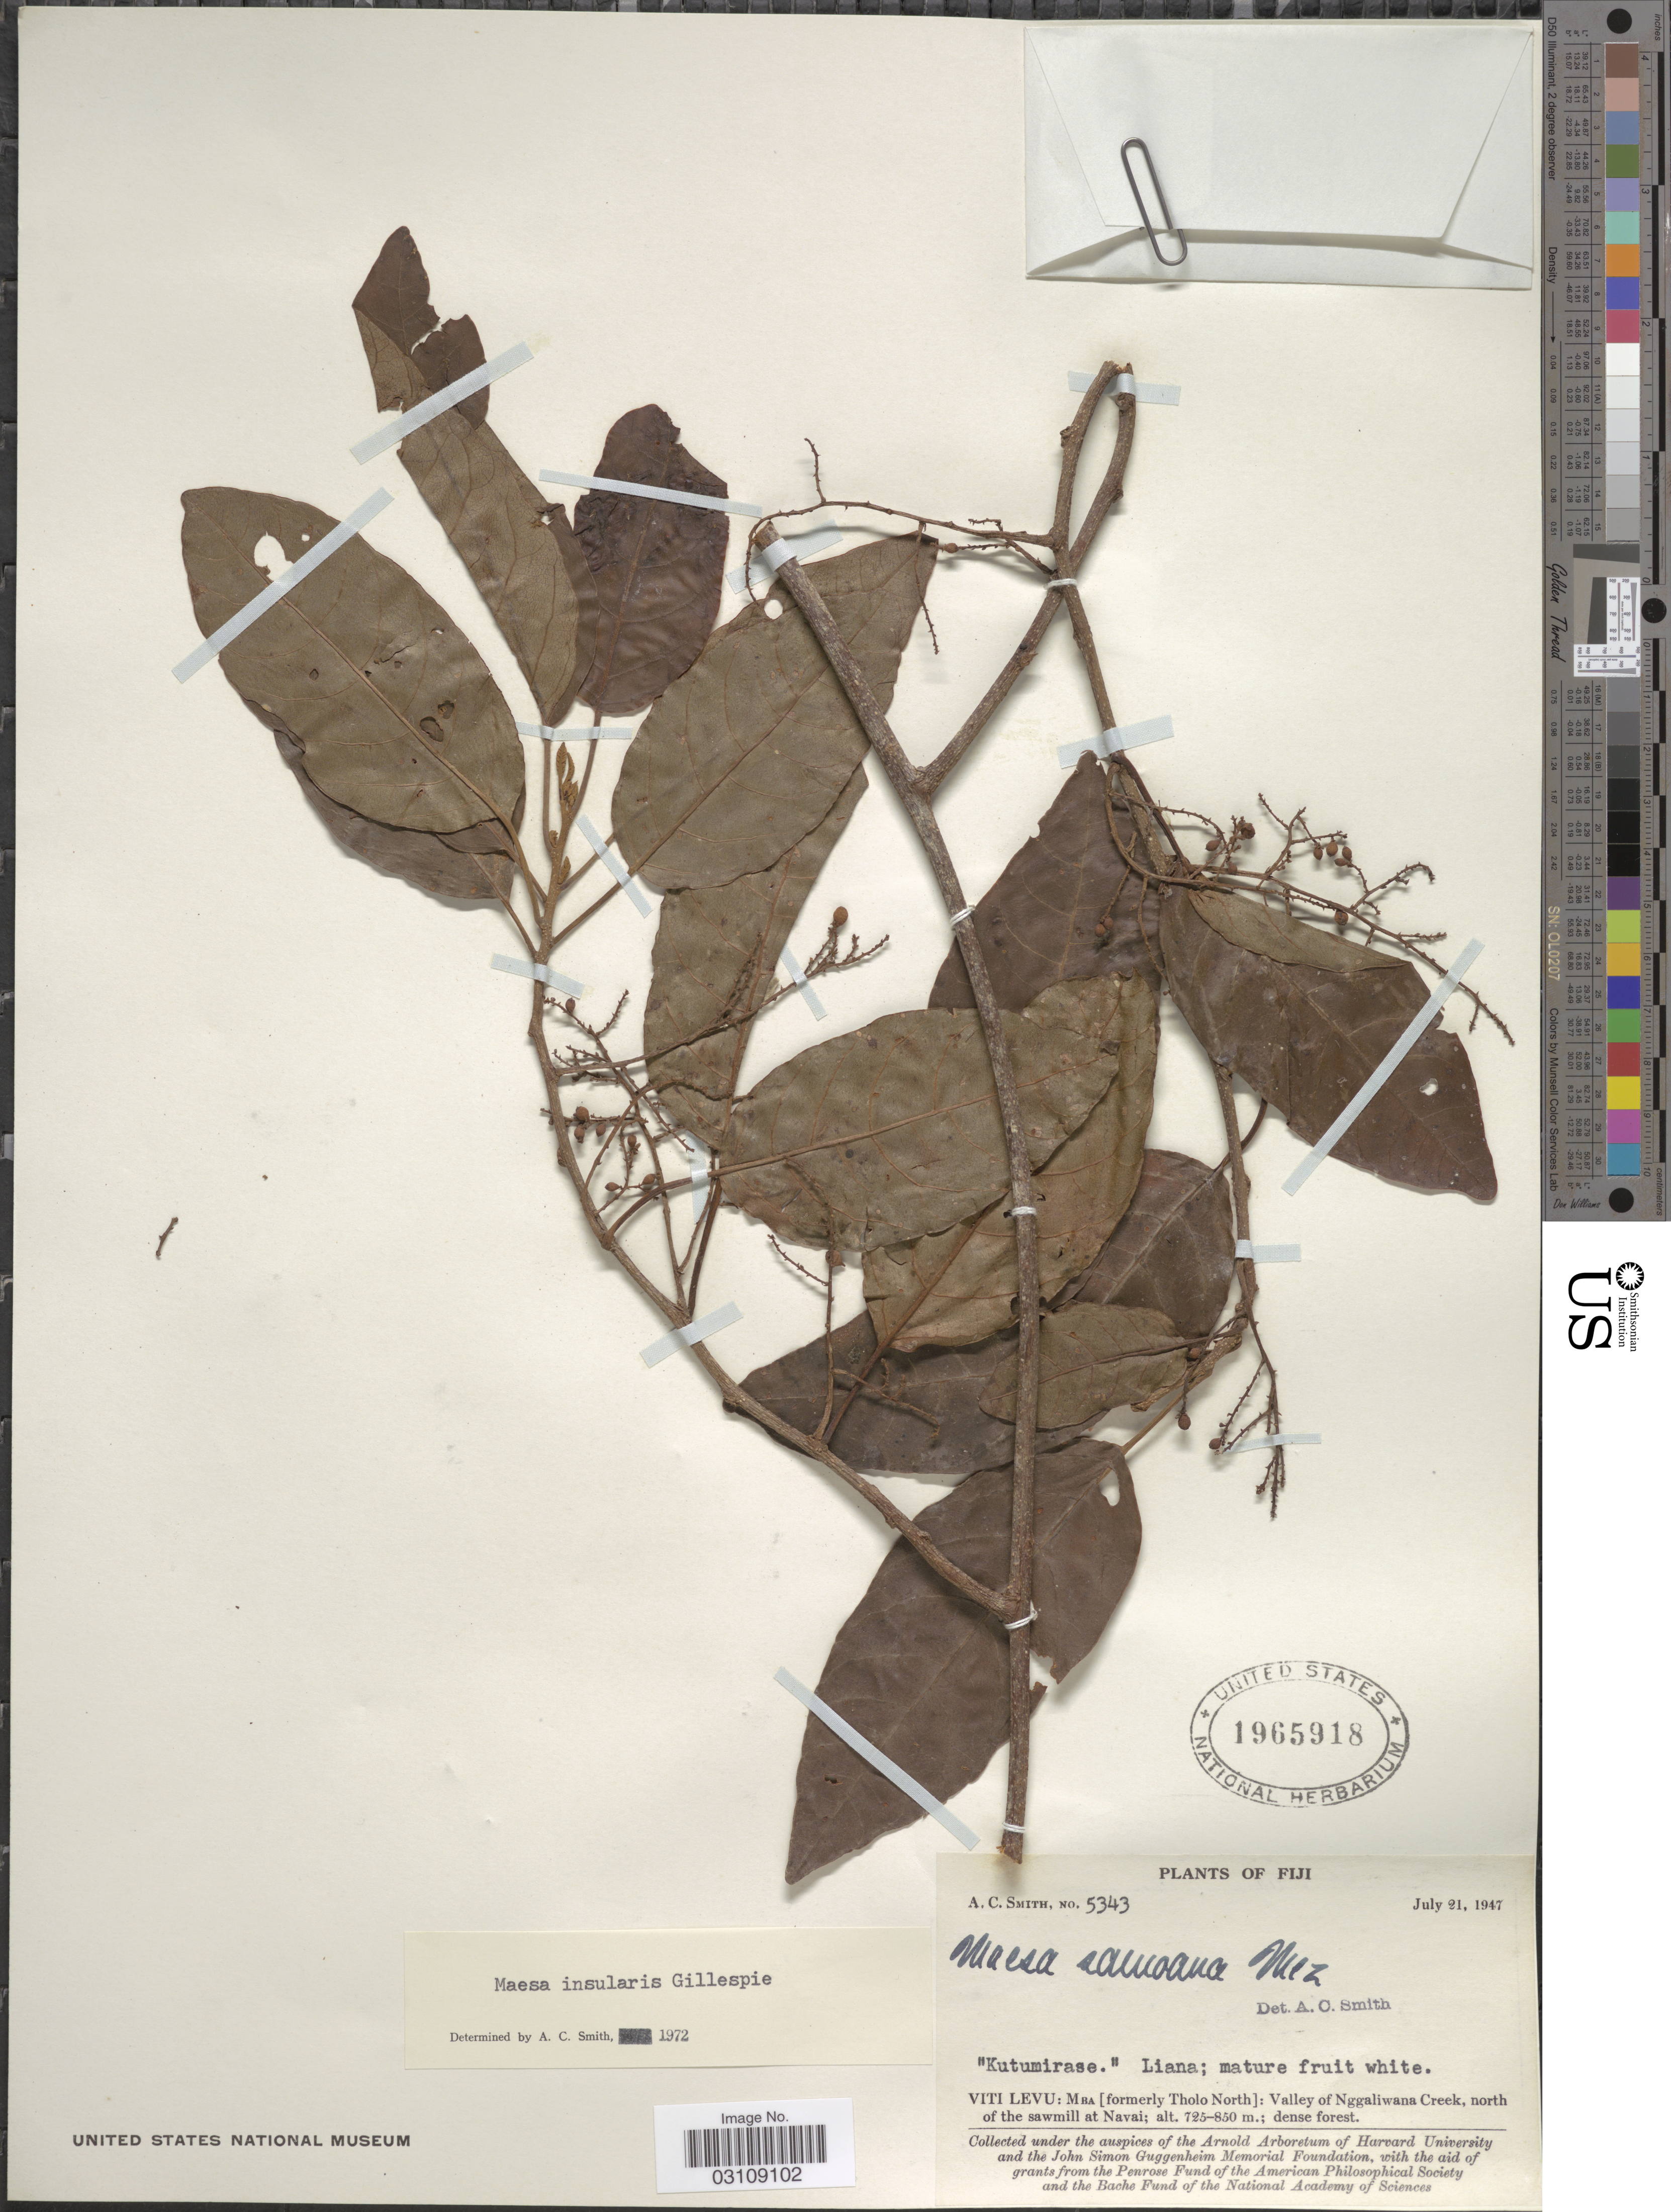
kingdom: Plantae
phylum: Tracheophyta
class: Magnoliopsida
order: Ericales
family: Primulaceae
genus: Maesa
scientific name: Maesa insularis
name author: Gillespie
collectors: A. C. Smith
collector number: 5343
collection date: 1947-07-21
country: Fiji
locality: Viti Levu: Mba [formerly Tholo North]: Valley of Nggaliwana Creek, north of the sawmill at Navai.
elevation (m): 725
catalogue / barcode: US 1965918